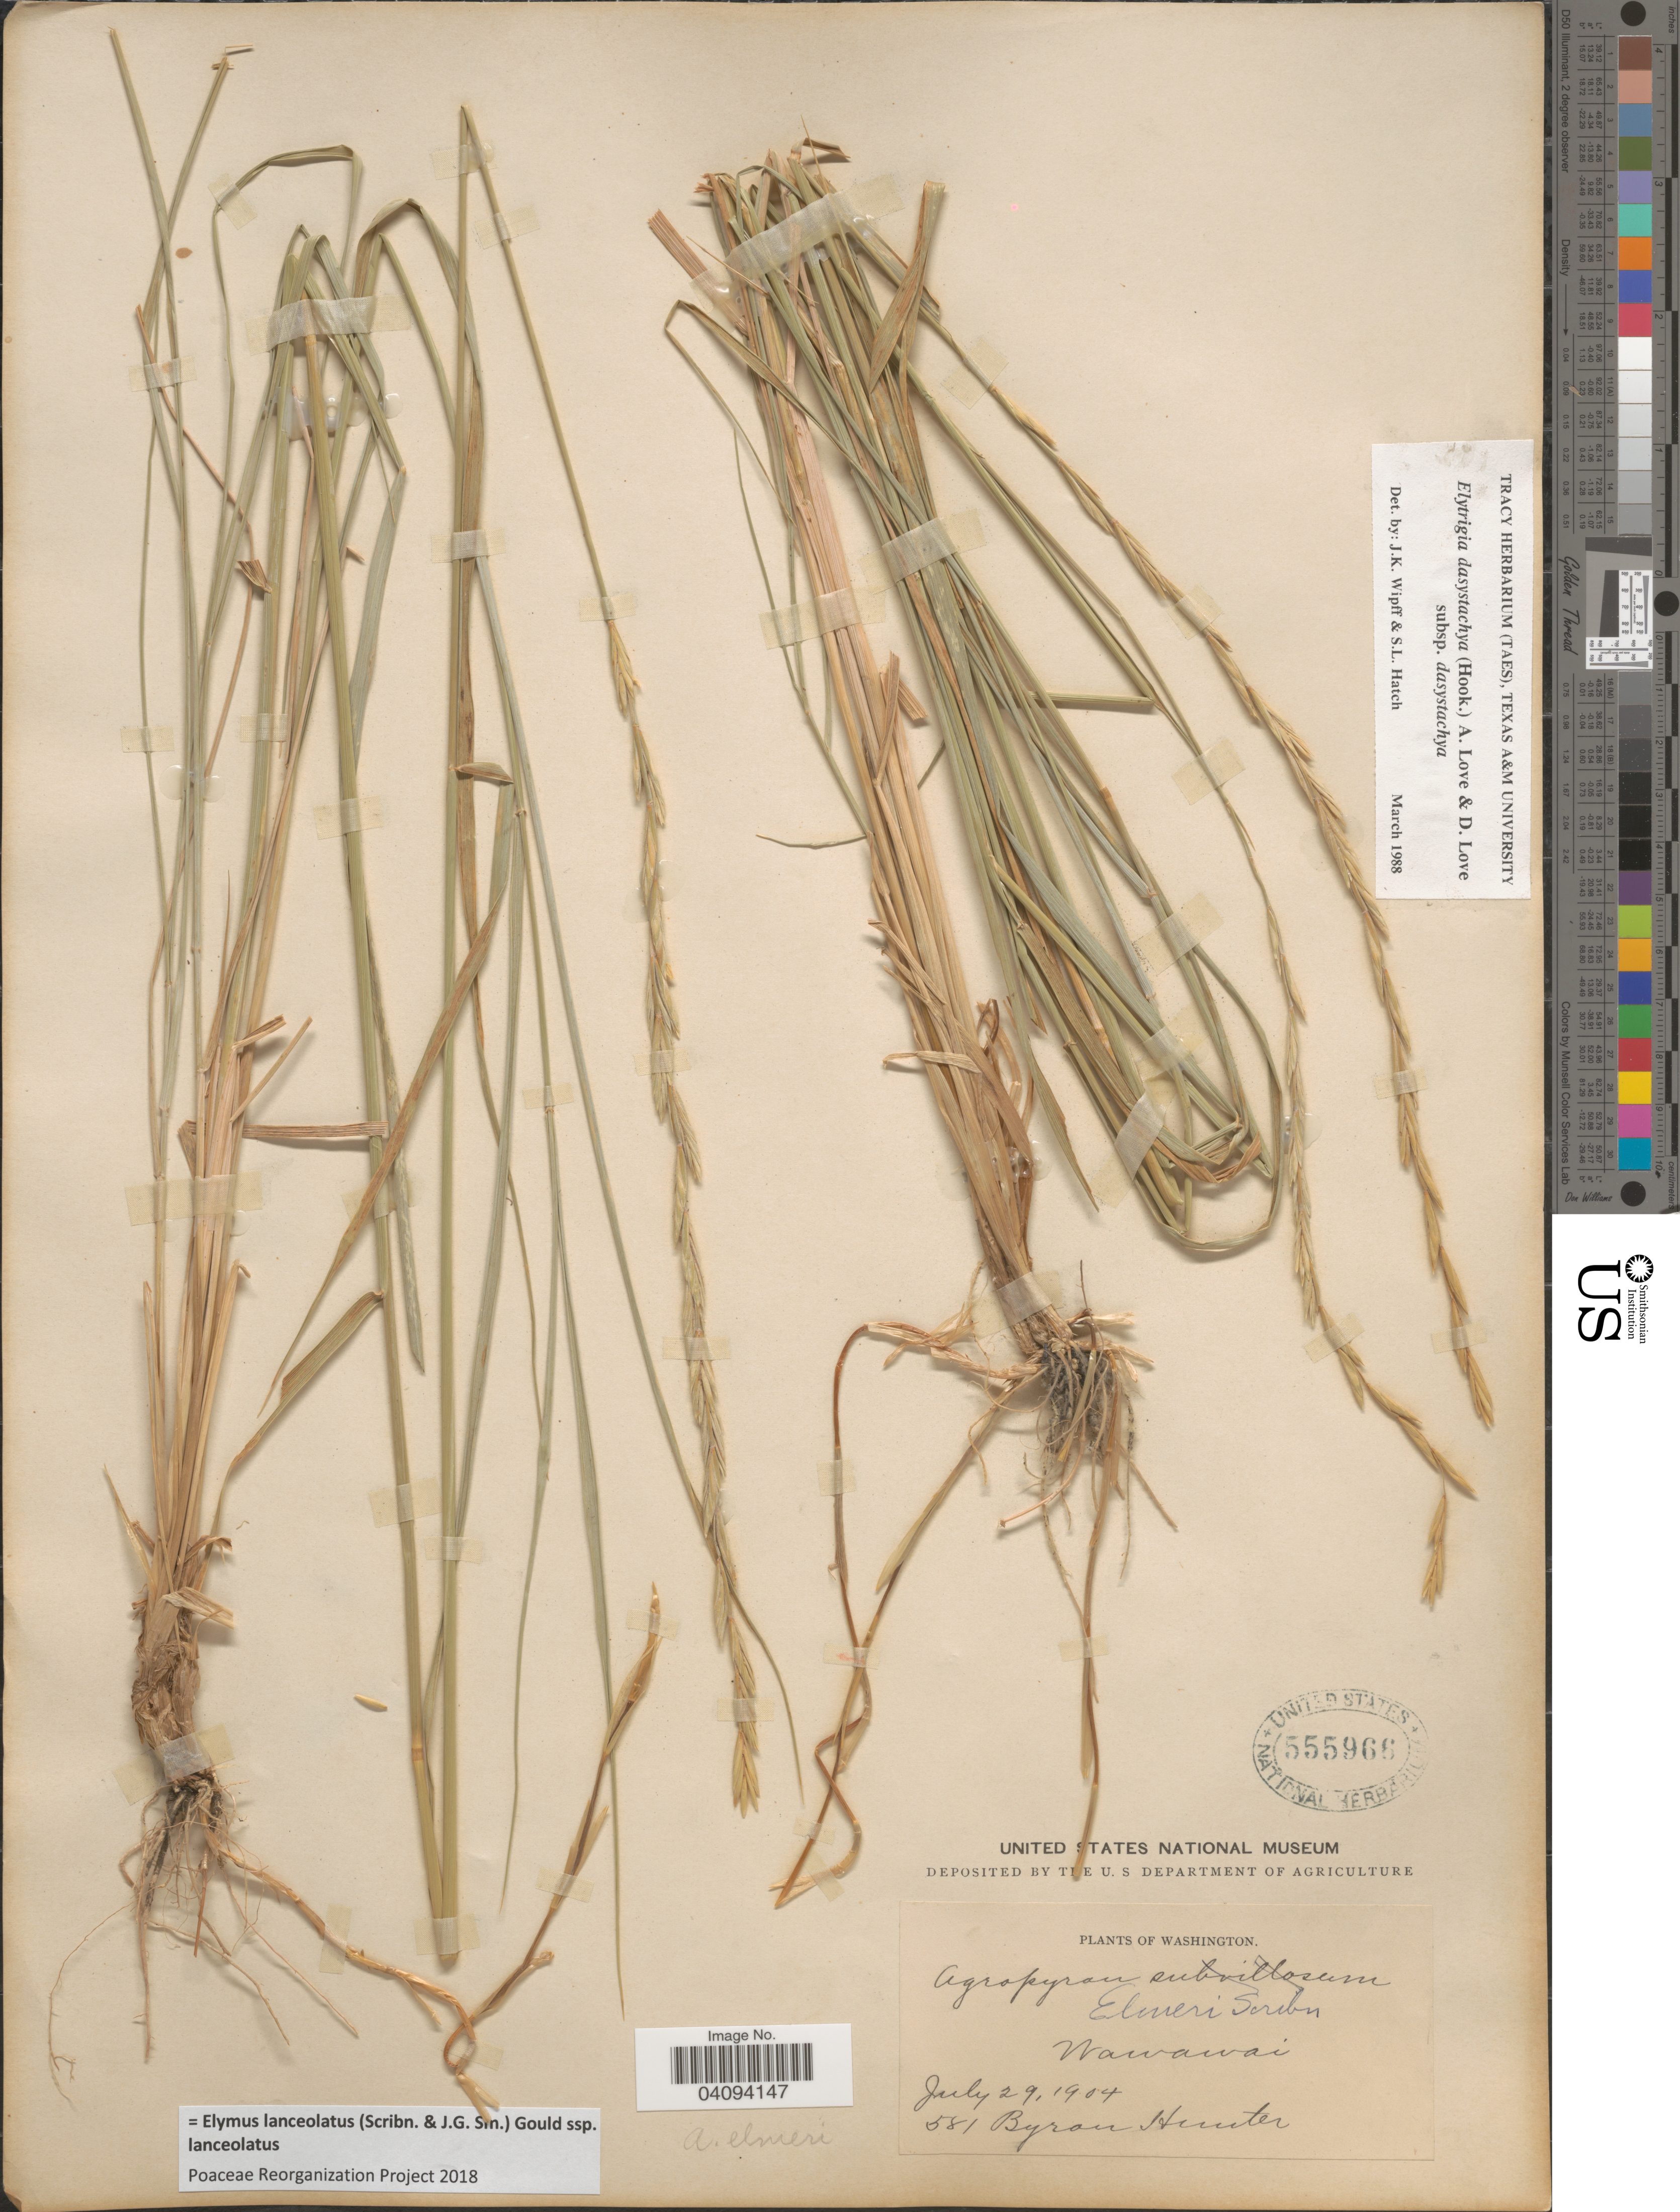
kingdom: Plantae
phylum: Tracheophyta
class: Liliopsida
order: Poales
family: Poaceae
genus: Elymus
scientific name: Elymus lanceolatus subsp. lanceolatus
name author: (Scribn. & J.G. Sm.) Gould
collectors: B. Hunter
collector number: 581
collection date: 1904-07-29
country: United States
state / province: Washington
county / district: Whitman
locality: Wawawai.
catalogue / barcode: US 555966